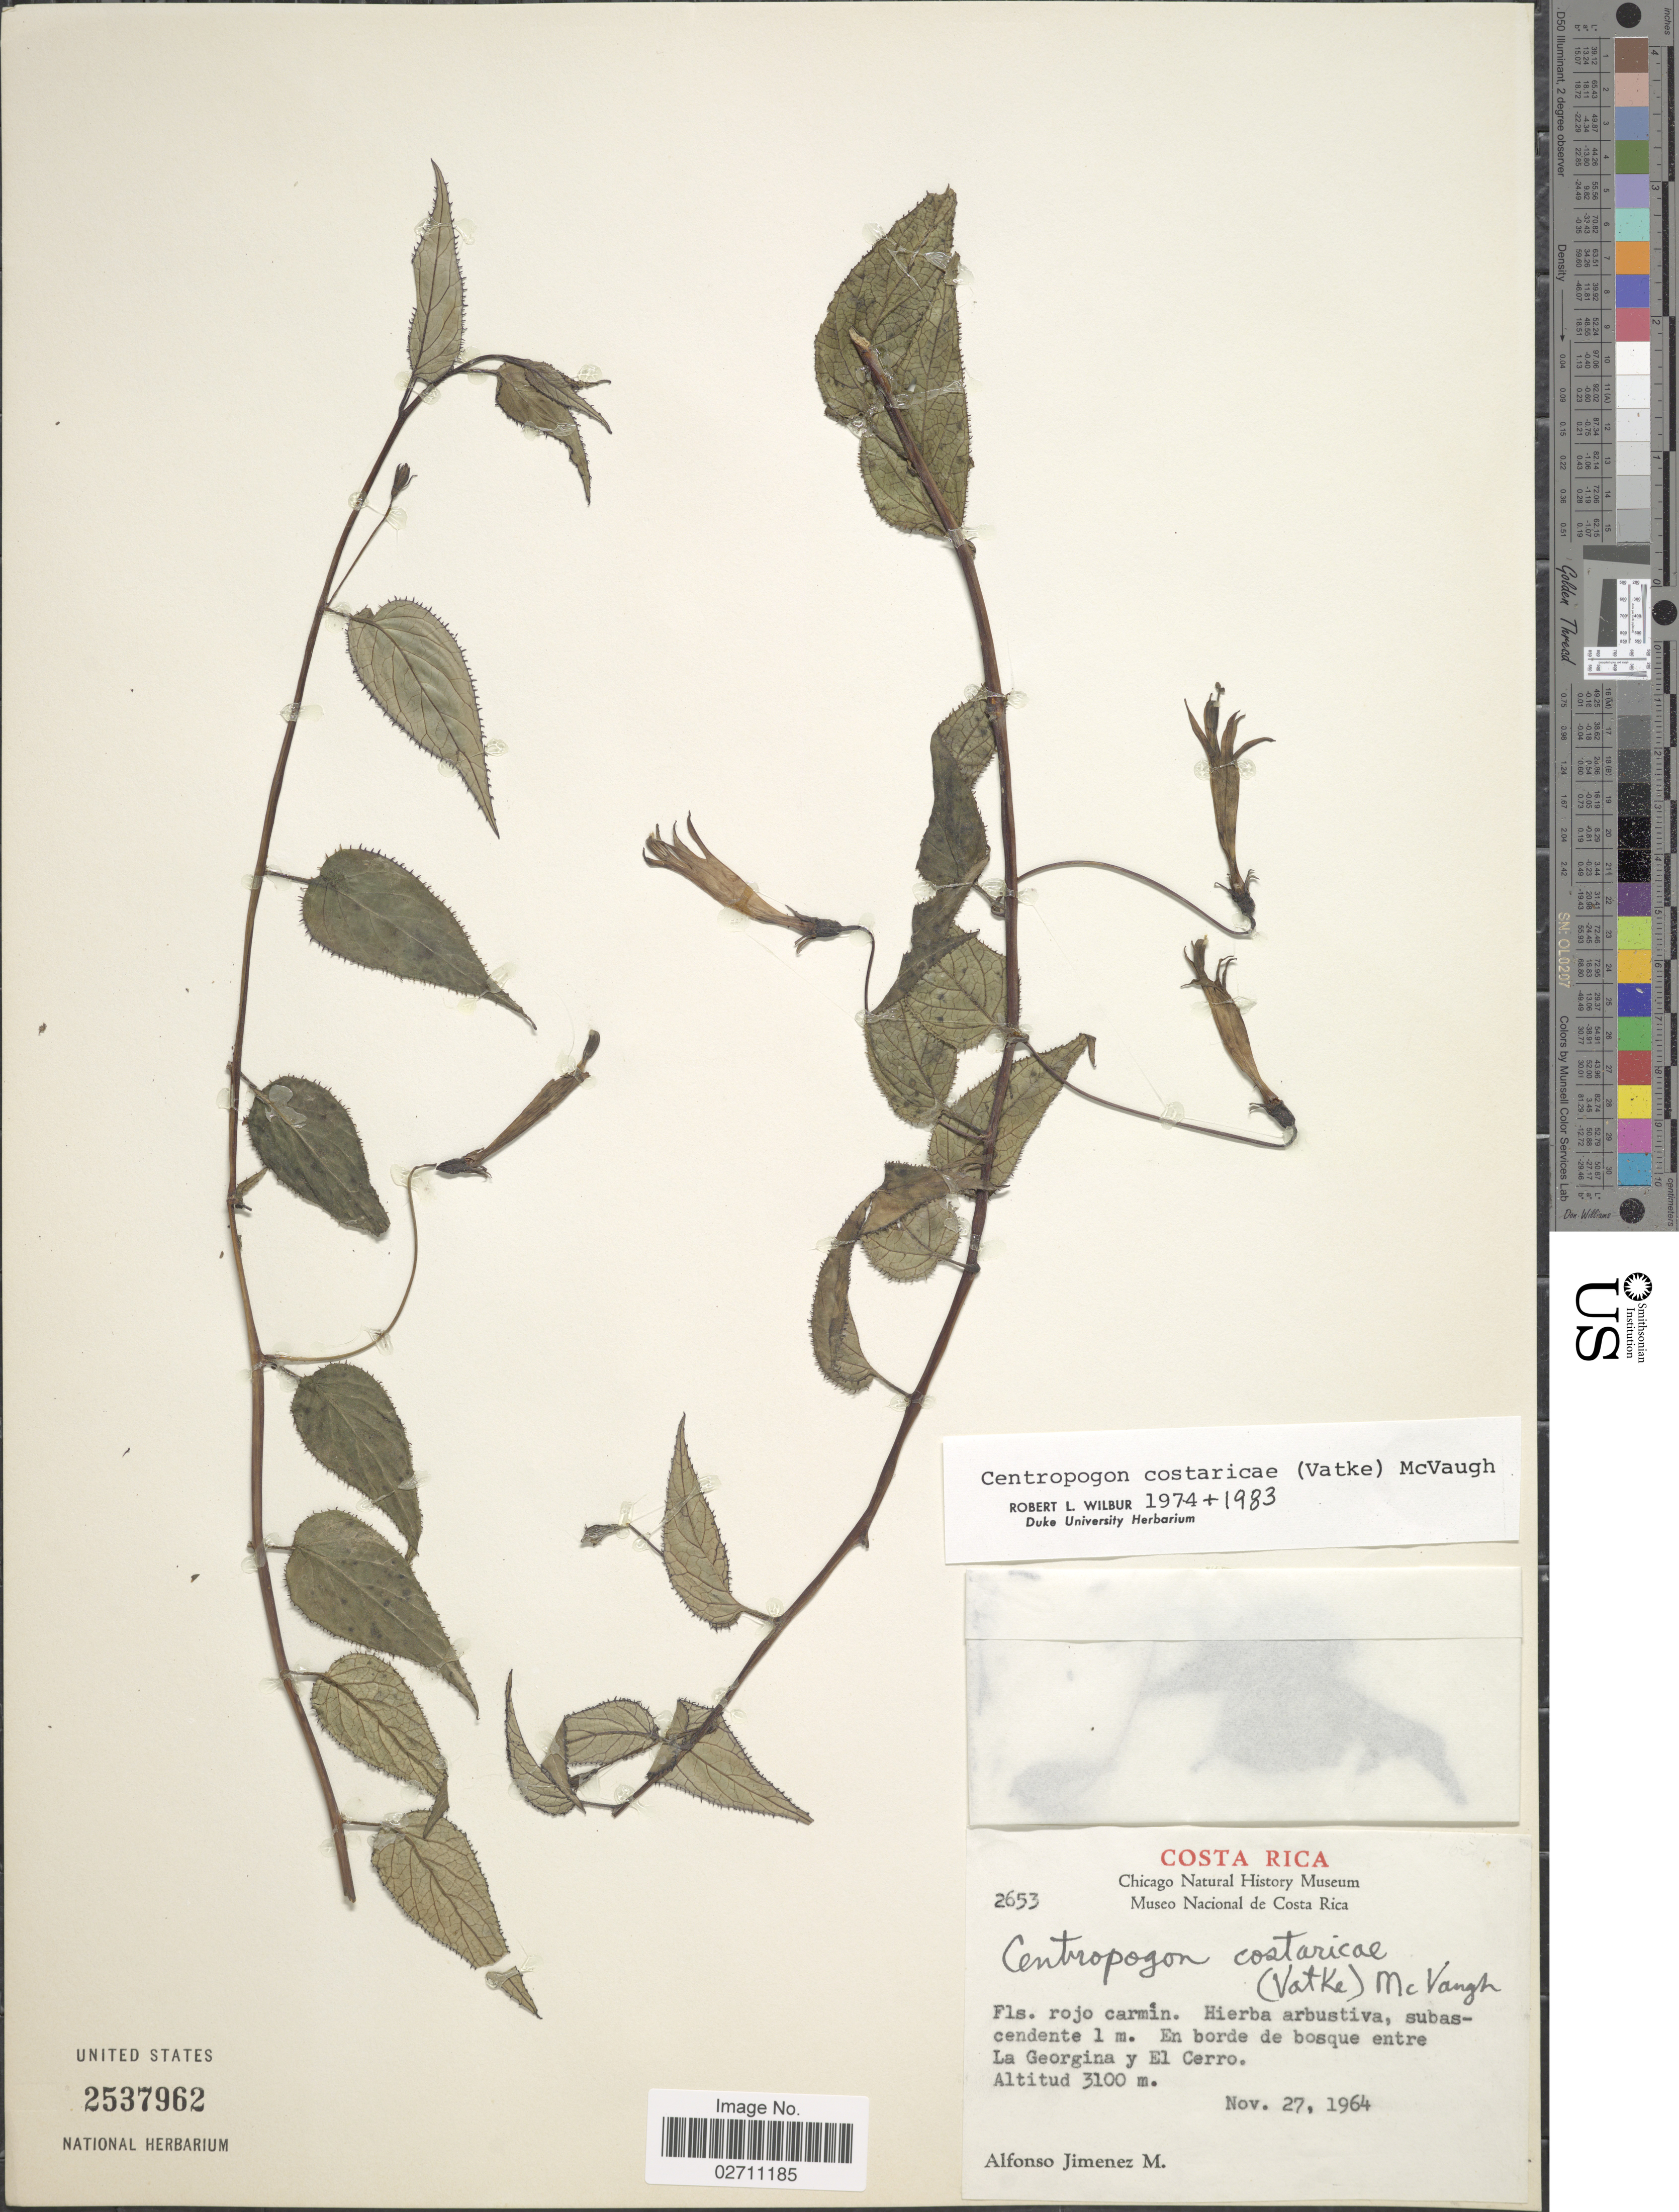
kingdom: Plantae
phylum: Tracheophyta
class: Magnoliopsida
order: Asterales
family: Campanulaceae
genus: Centropogon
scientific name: Centropogon costaricae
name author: (Vatke) McVaugh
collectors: A. Jimenez M.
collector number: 2653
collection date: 1964-11-27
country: Costa Rica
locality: En borde de bosque entre La Georgina y El Cerro.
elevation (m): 3100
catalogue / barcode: US 2537962